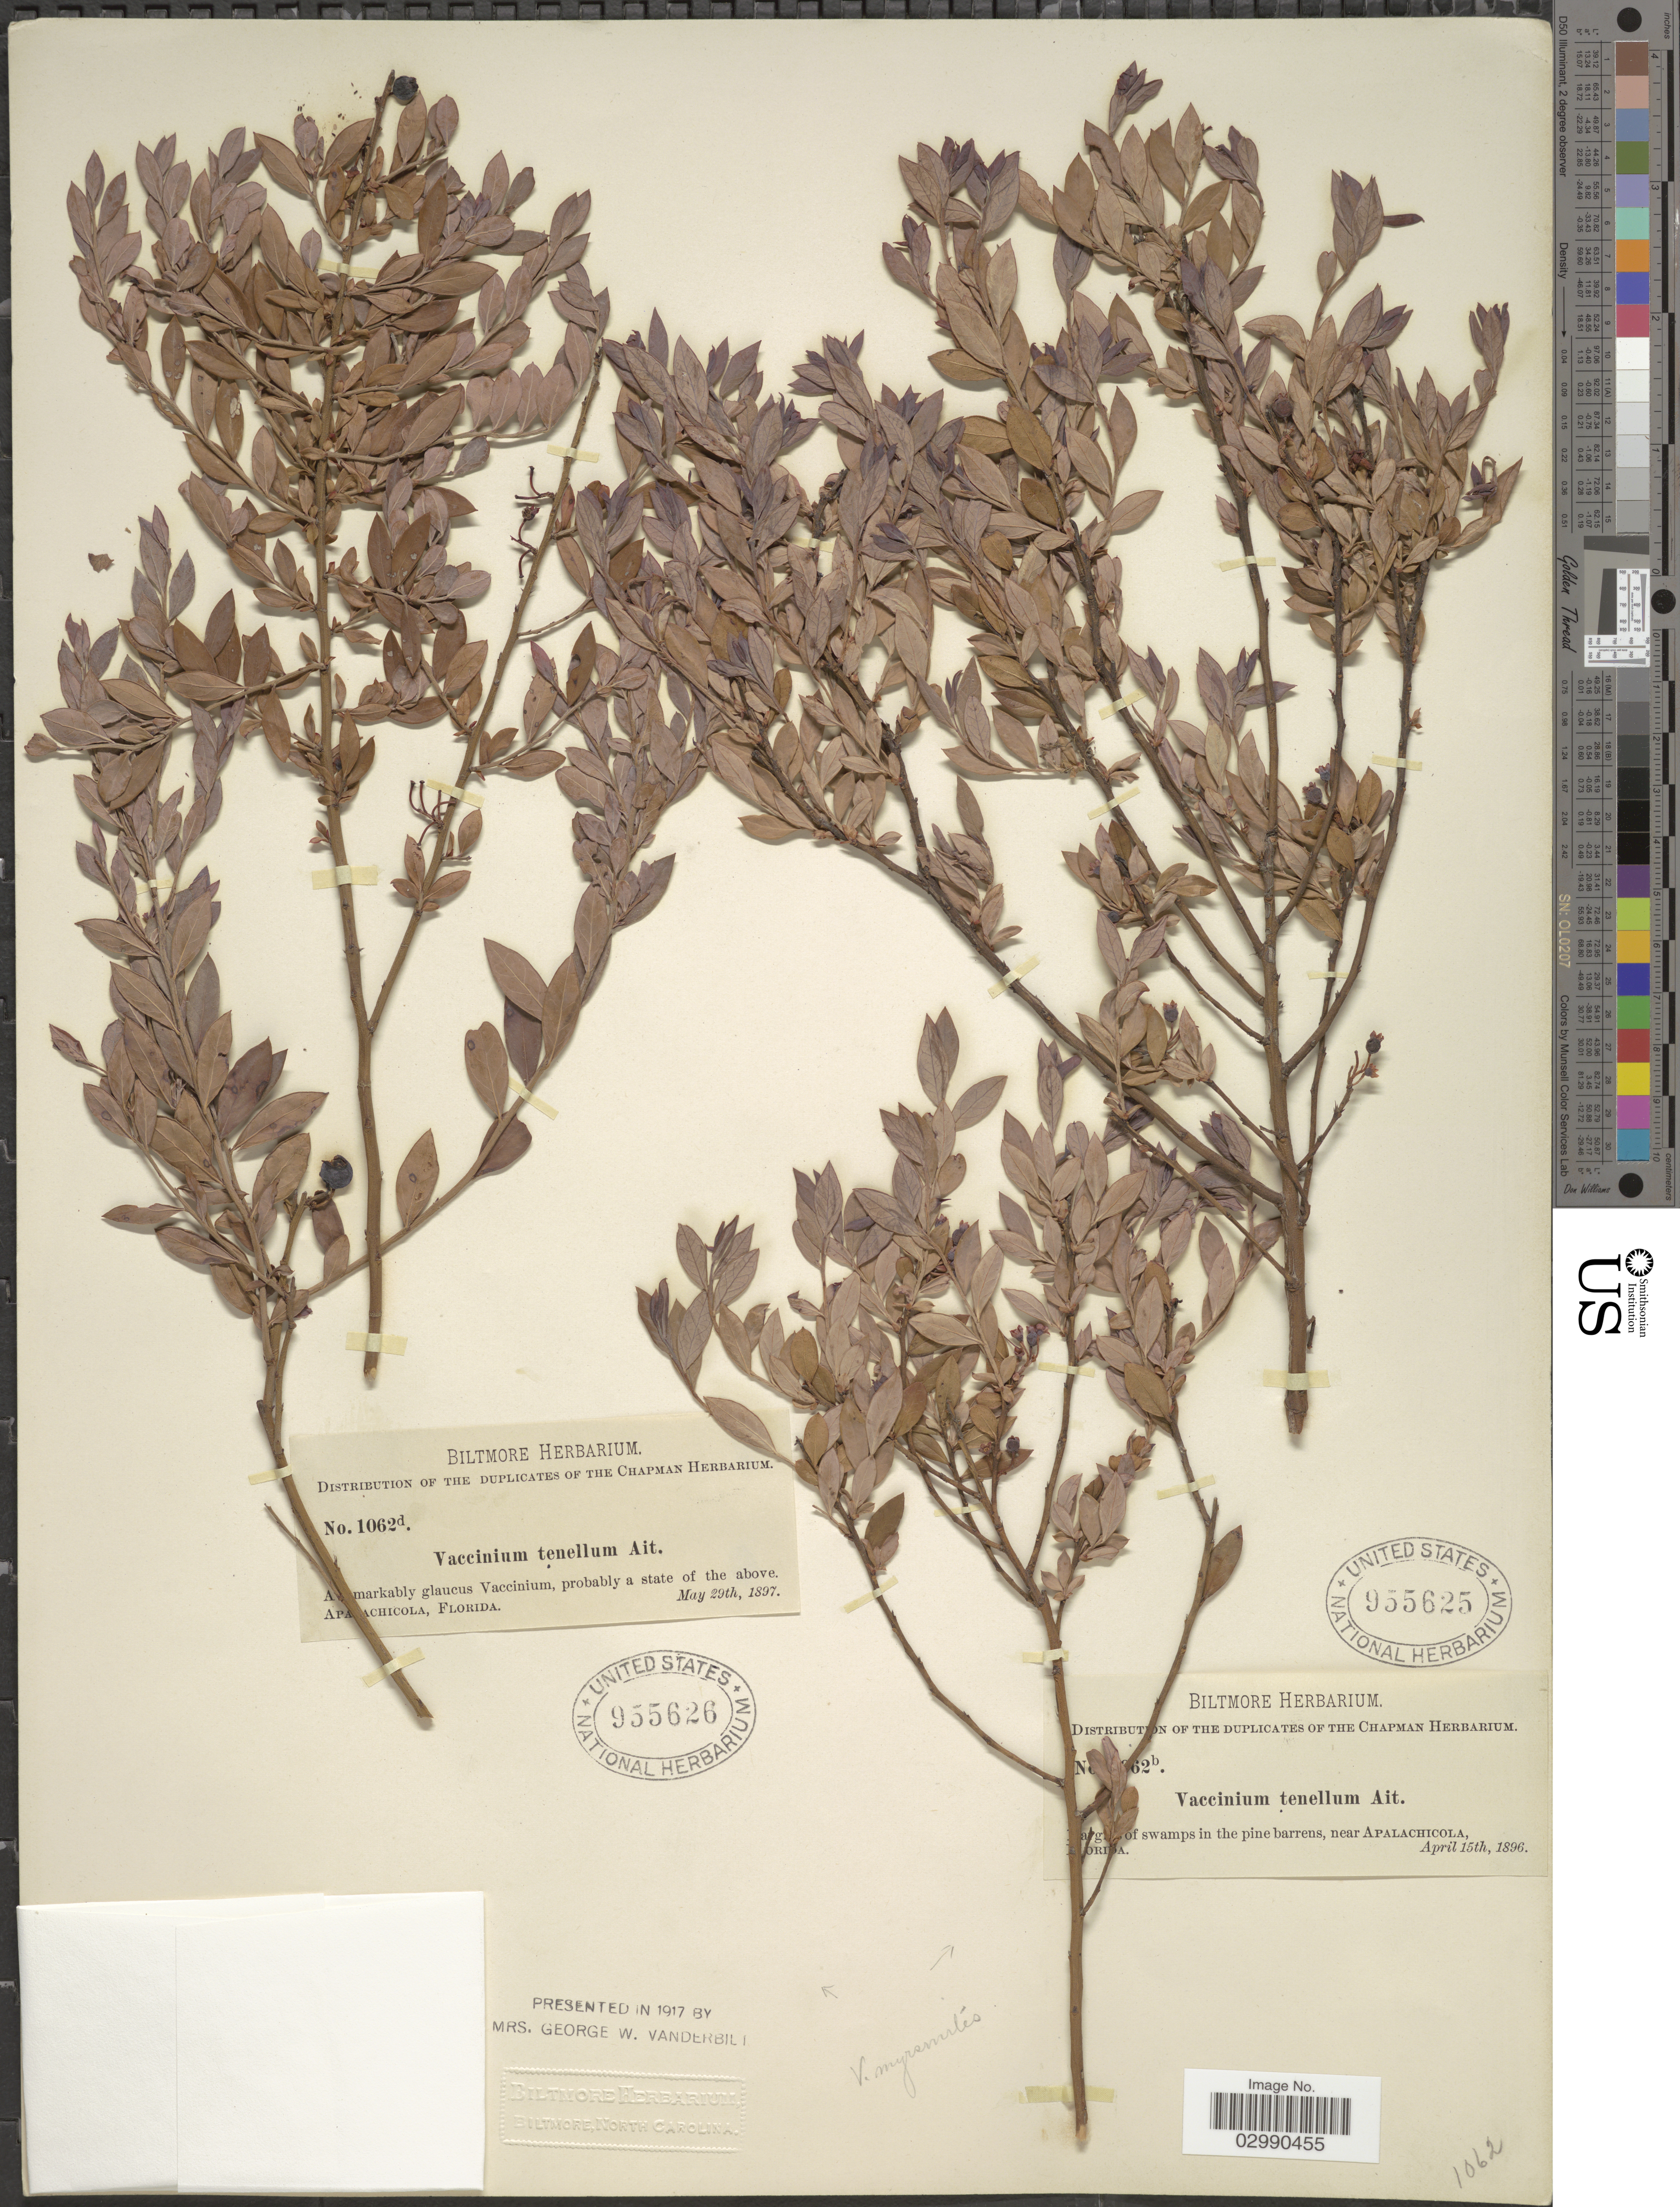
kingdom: Plantae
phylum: Tracheophyta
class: Magnoliopsida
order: Ericales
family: Ericaceae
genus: Vaccinium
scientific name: Vaccinium vacillans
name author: Kalm ex Torr.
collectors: ex herb. Biltmore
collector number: !62b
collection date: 1896-04-15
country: United States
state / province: Florida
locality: Near Apalachicola.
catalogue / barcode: US 955625